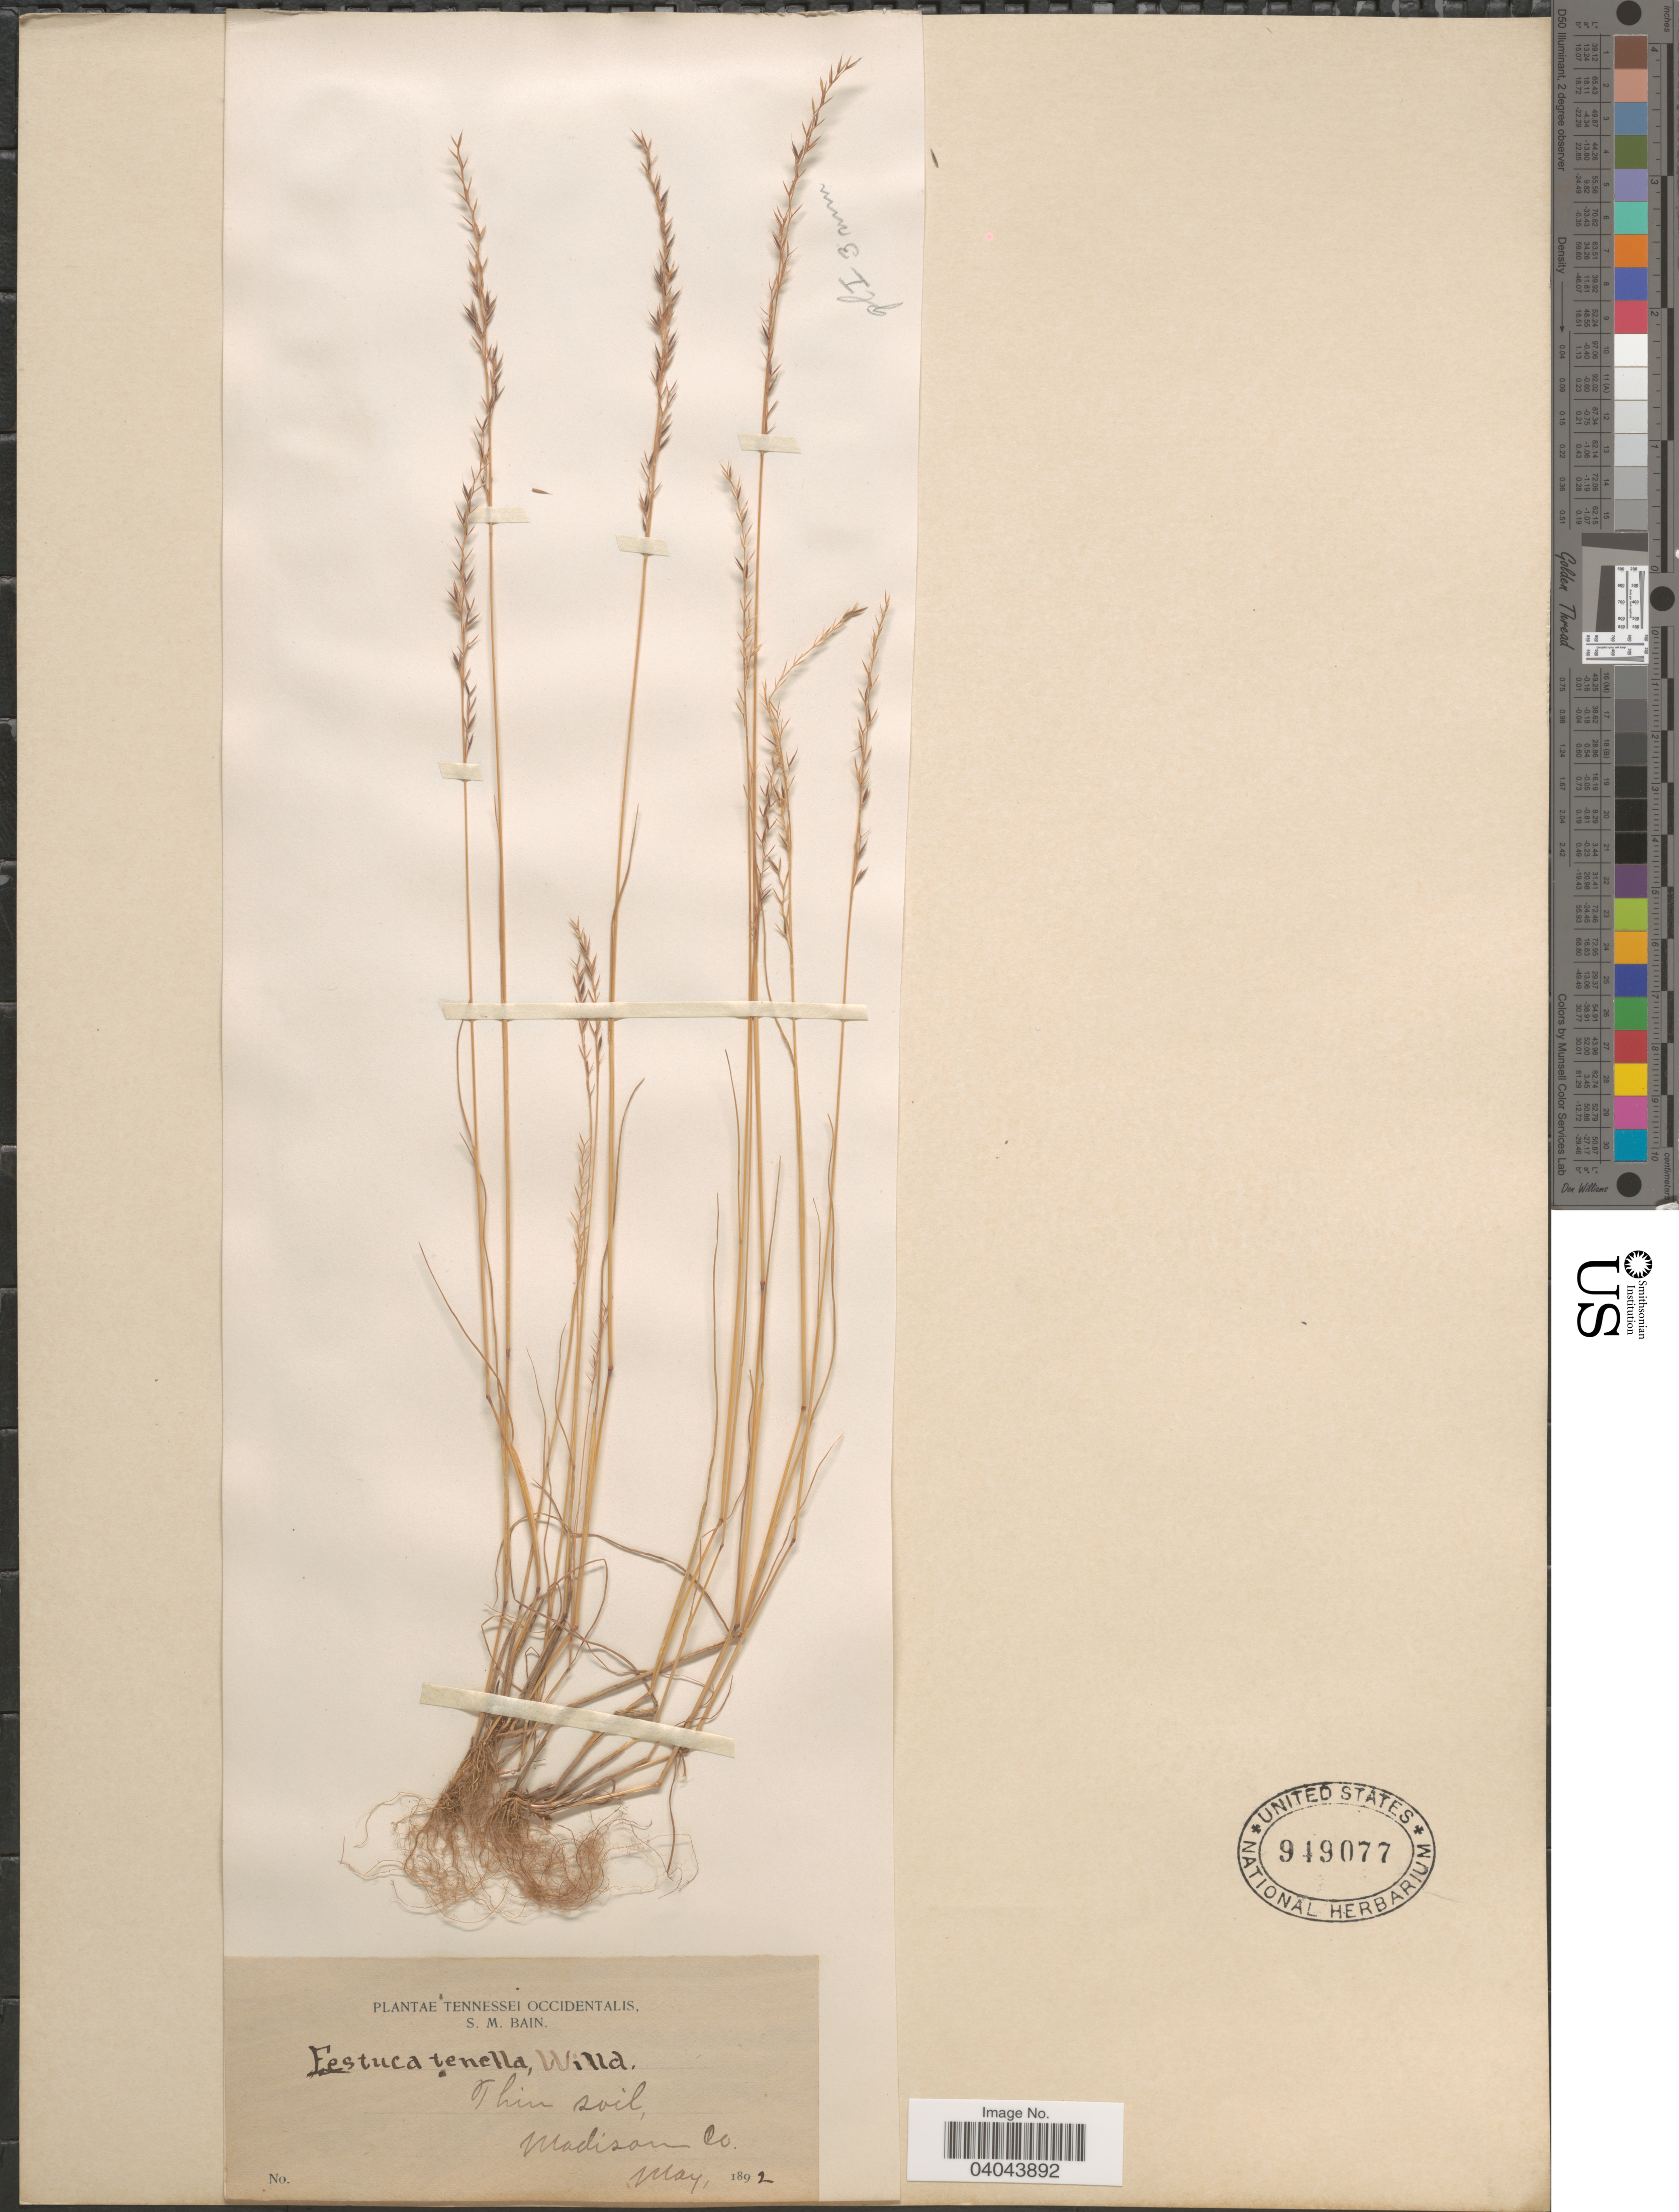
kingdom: Plantae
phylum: Tracheophyta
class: Liliopsida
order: Poales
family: Poaceae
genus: Festuca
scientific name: Festuca octoflora var. glauca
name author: (Nutt.) Fernald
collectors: S. M. Bain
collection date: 1892-05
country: United States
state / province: Tennessee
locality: Tennessei Occidentalis. Madison Co.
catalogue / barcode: US 949077